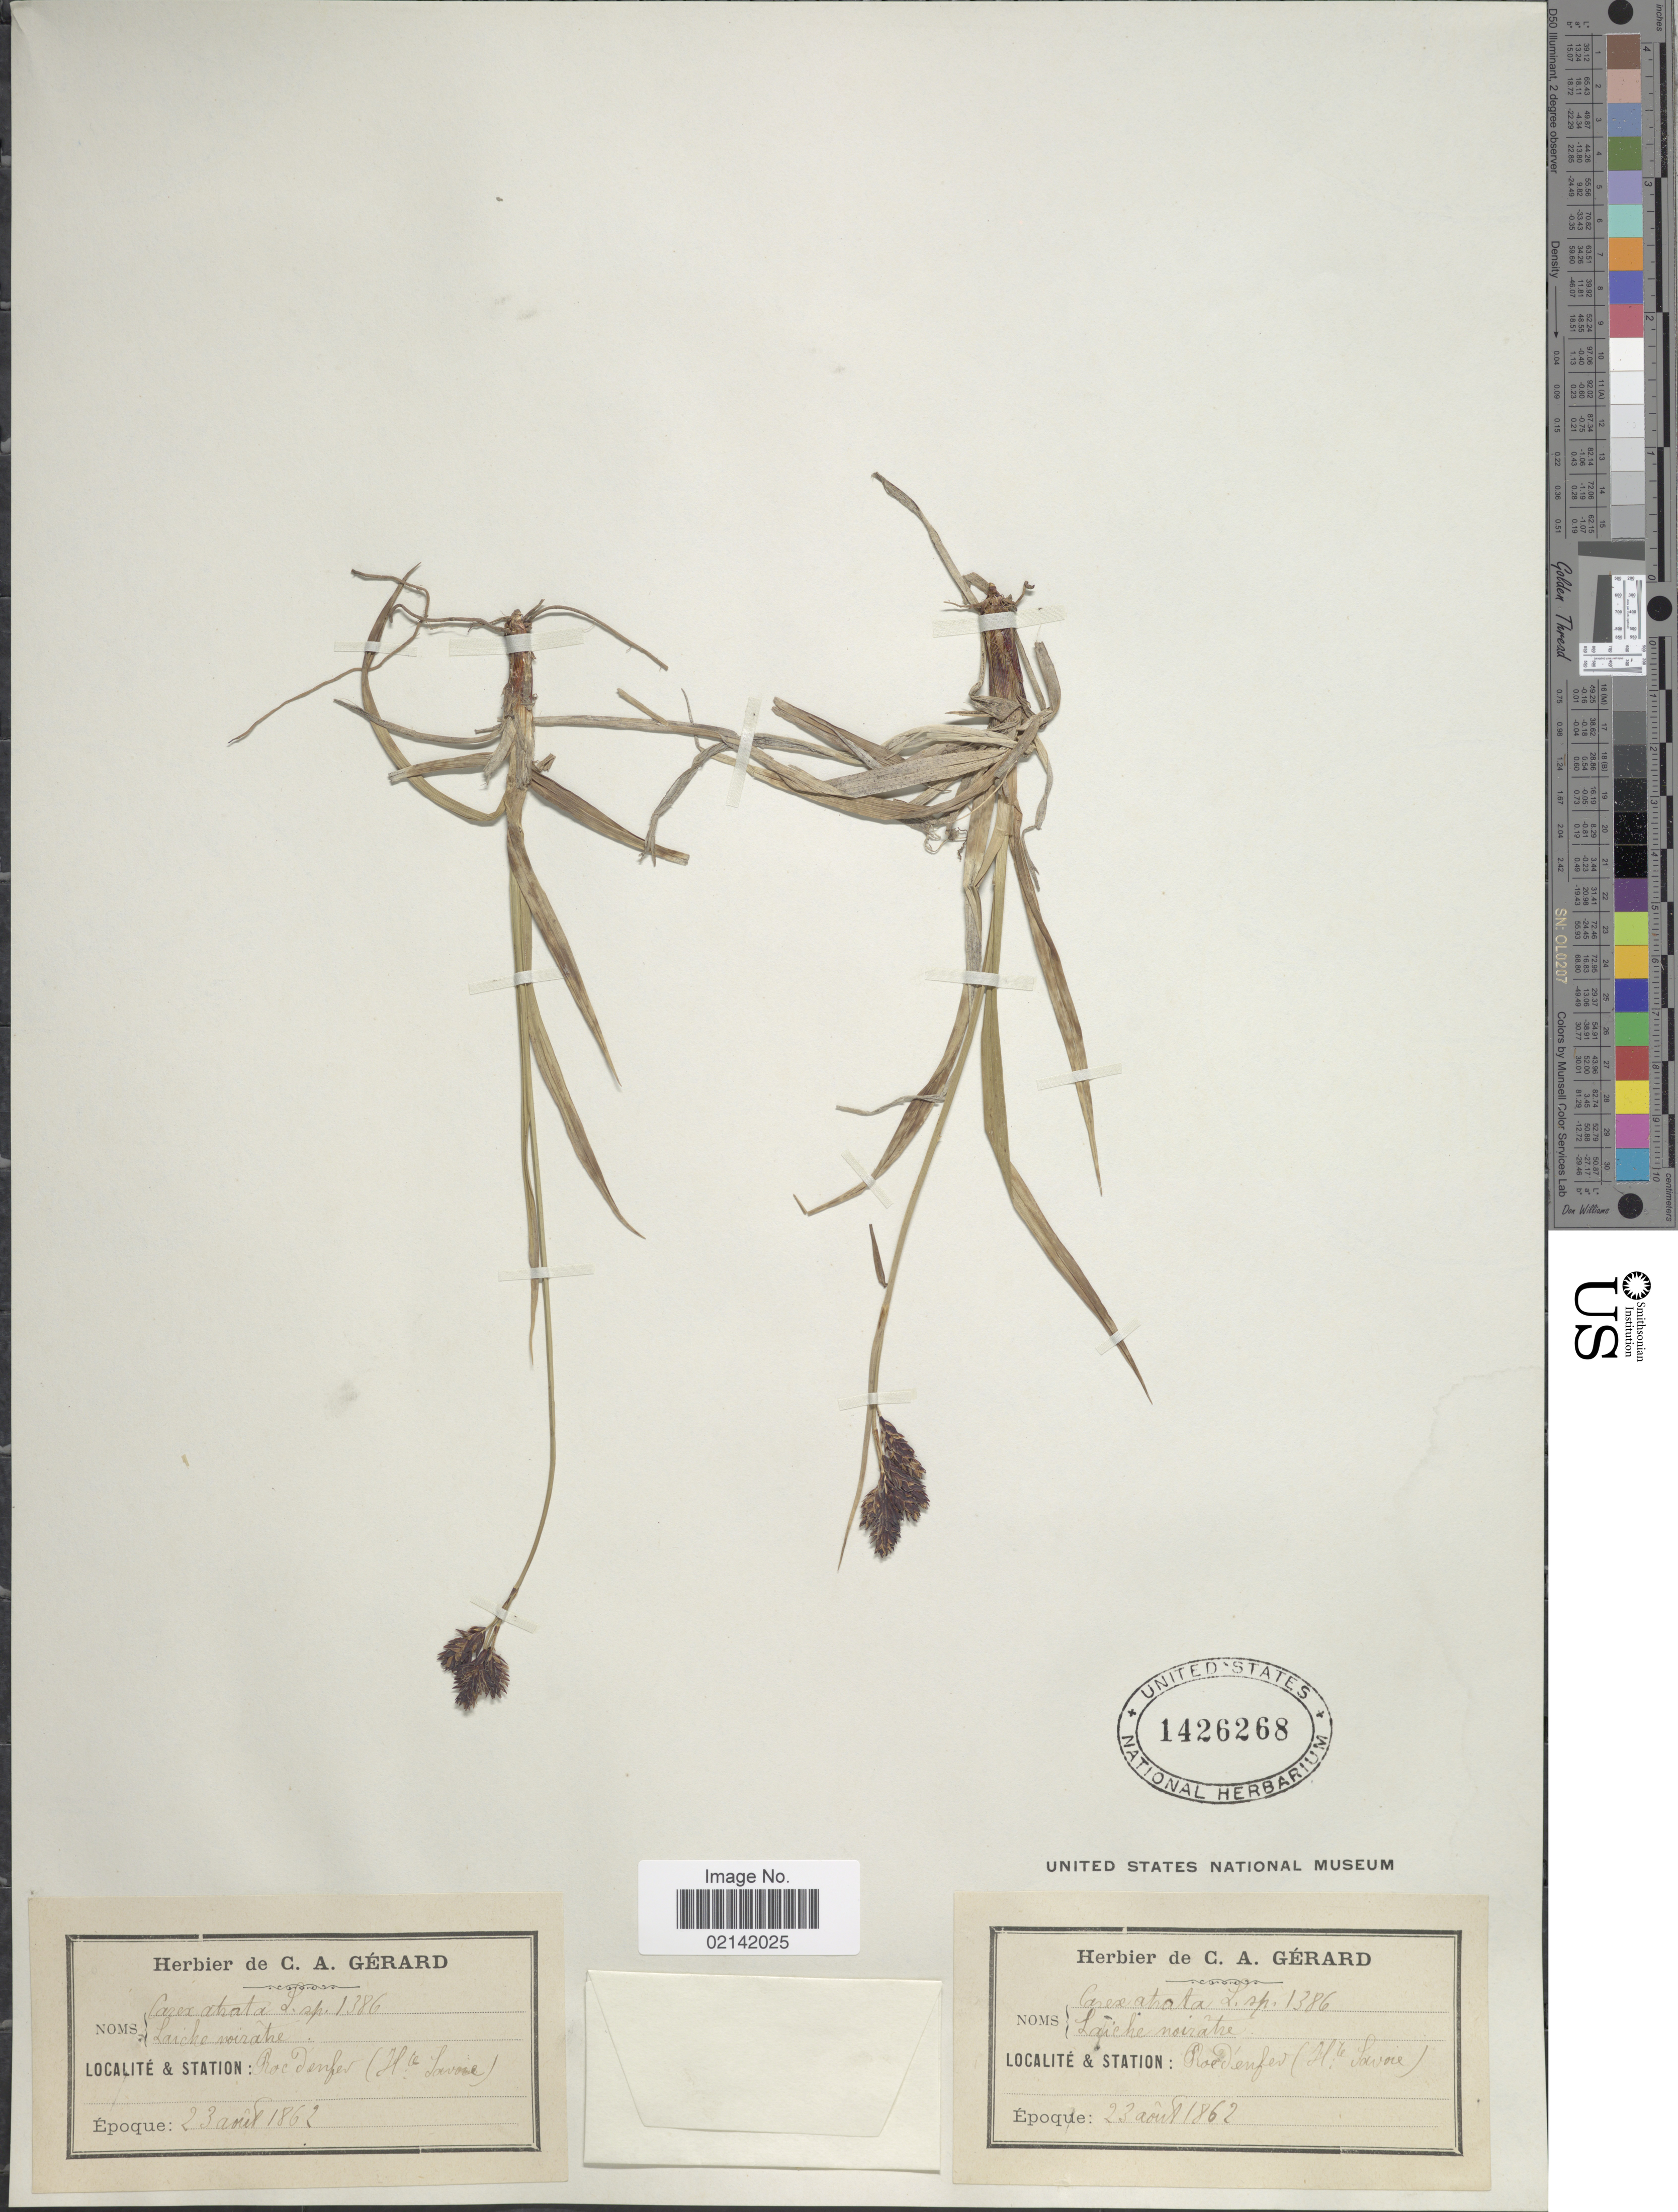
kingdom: Plantae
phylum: Tracheophyta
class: Liliopsida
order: Poales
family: Cyperaceae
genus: Carex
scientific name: Carex atrata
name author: L.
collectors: Ex herb. de C. A. Gérard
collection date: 1862-08-23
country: France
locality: Rac Denfer (Ha. Savoie)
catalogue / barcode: US 1426268